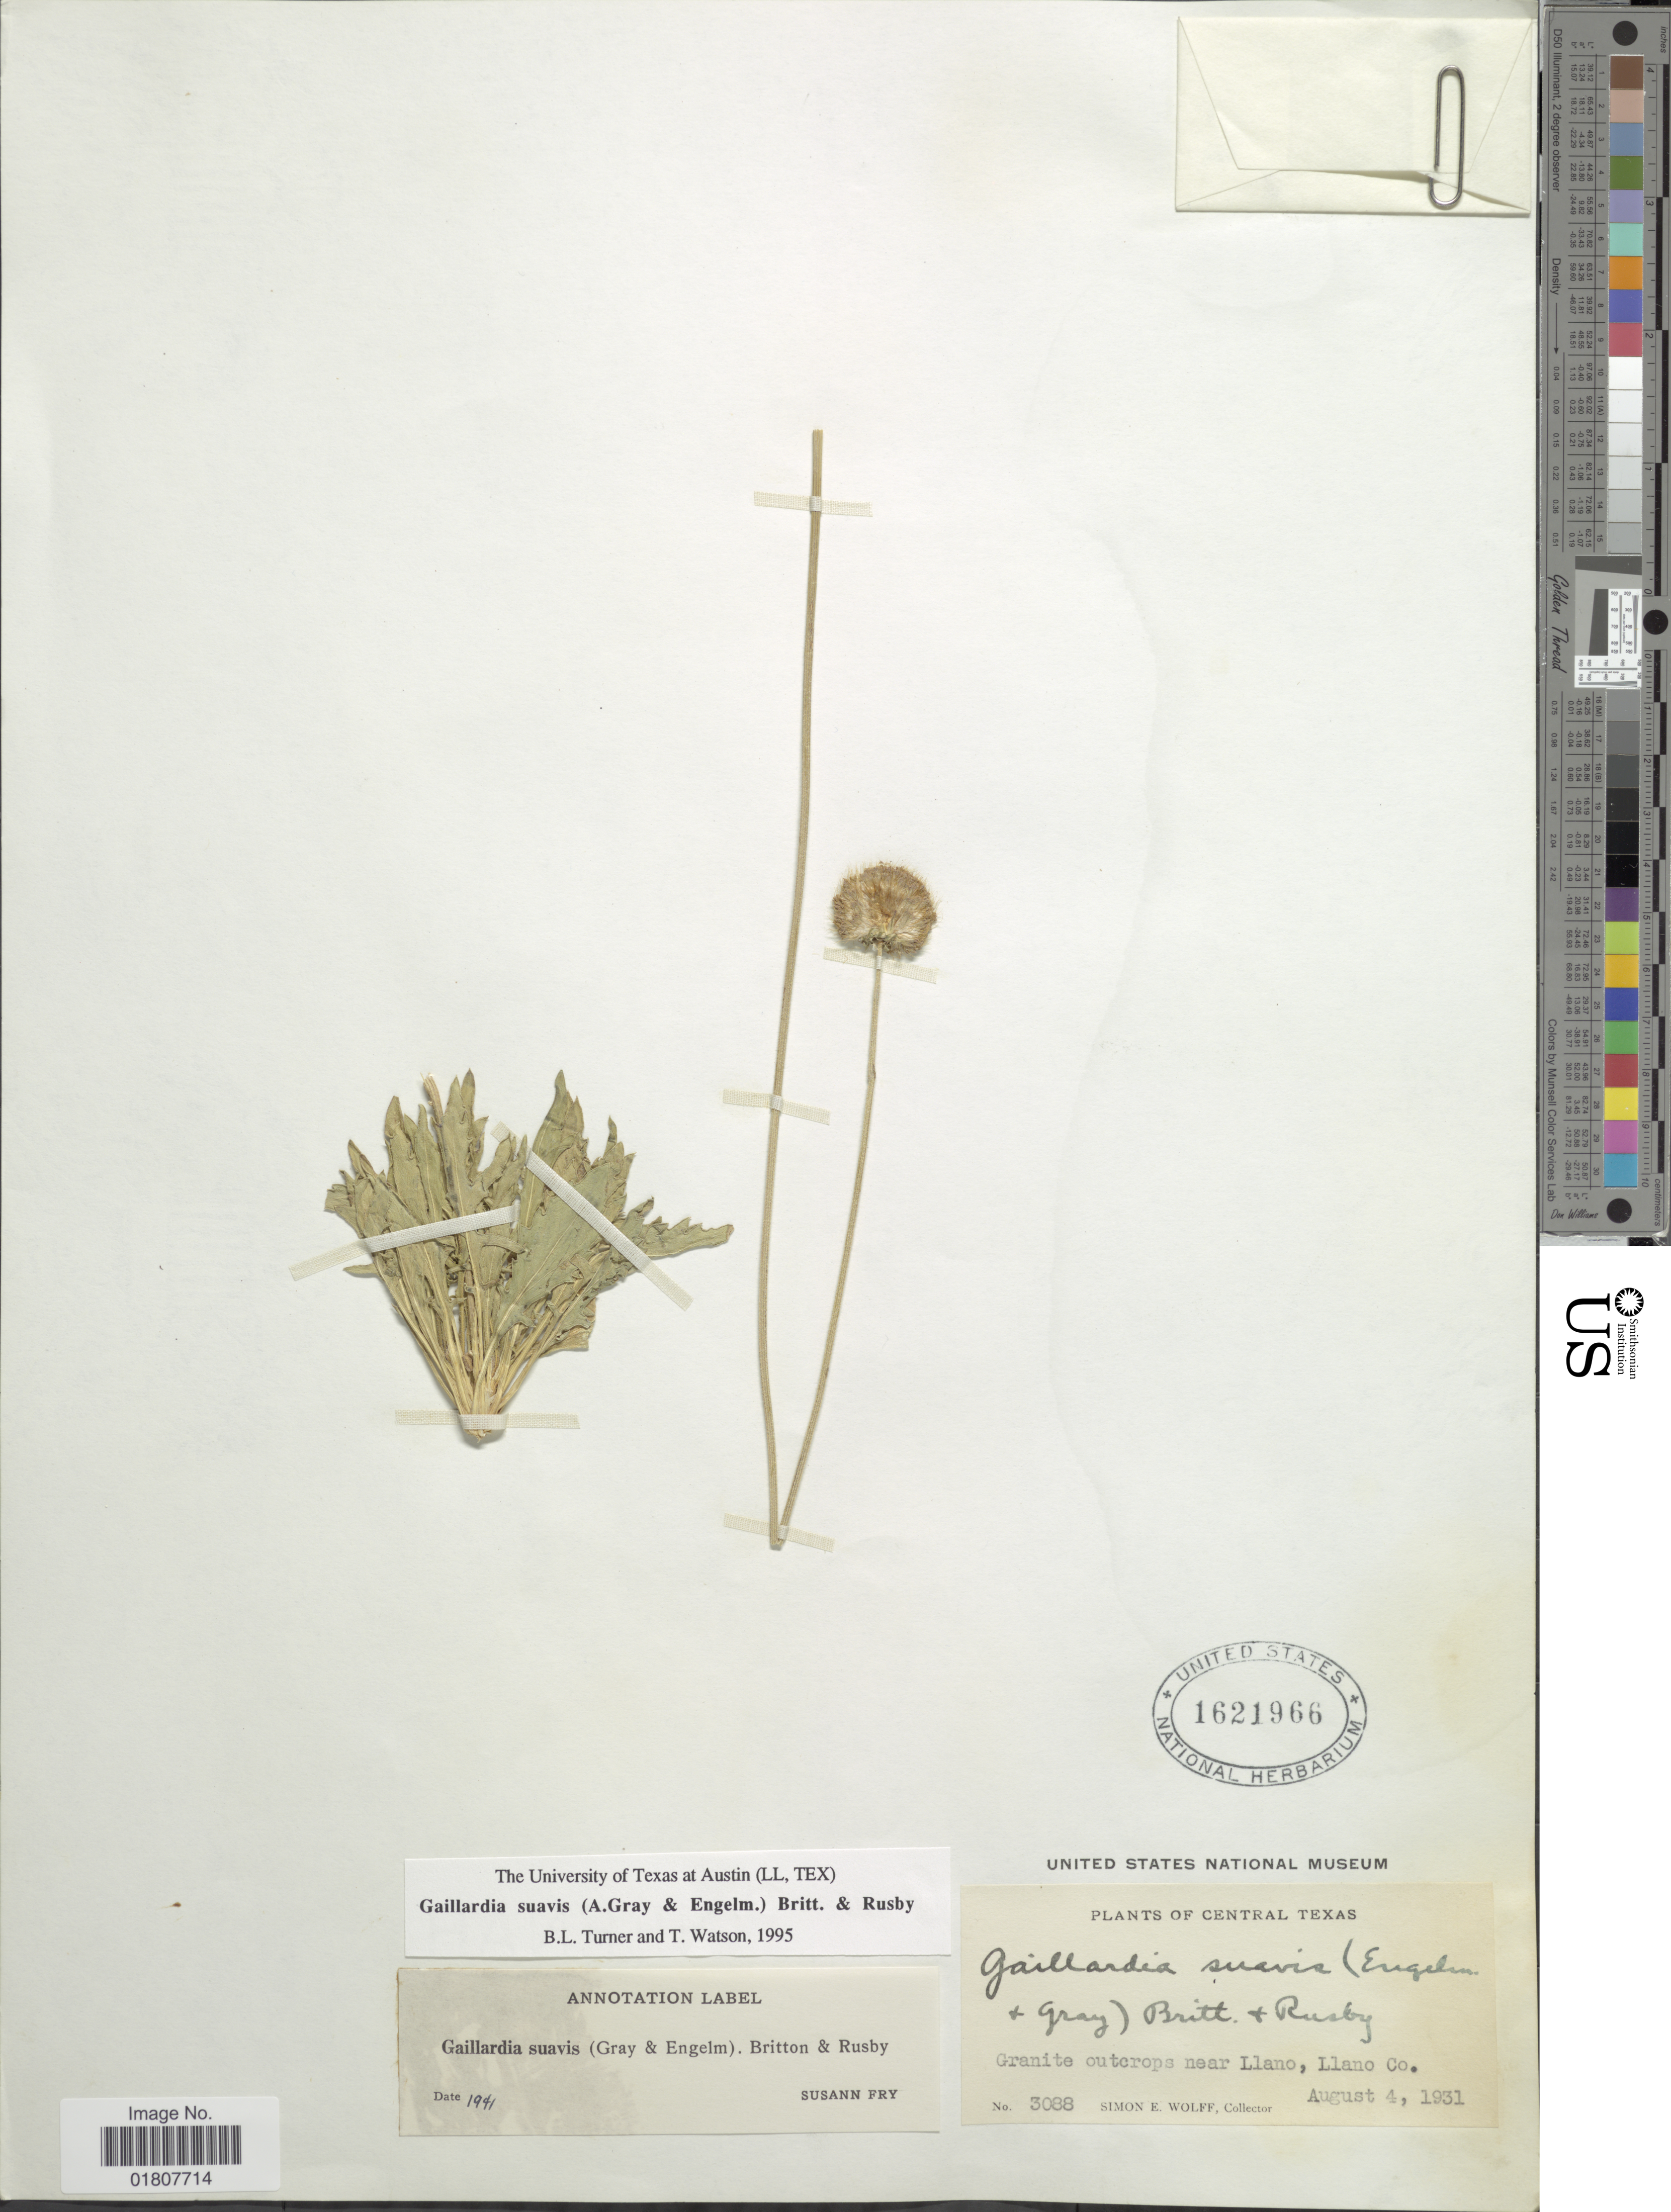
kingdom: Plantae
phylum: Tracheophyta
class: Magnoliopsida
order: Asterales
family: Asteraceae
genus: Gaillardia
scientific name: Gaillardia suavis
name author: (A. Gray & Engelm.) Britton & Rusby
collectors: S. E. Wolff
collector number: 3088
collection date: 1931-08-04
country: United States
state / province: Texas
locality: Central Texas. Granite outcrops near Llano, Llano Co.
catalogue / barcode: US 1621966